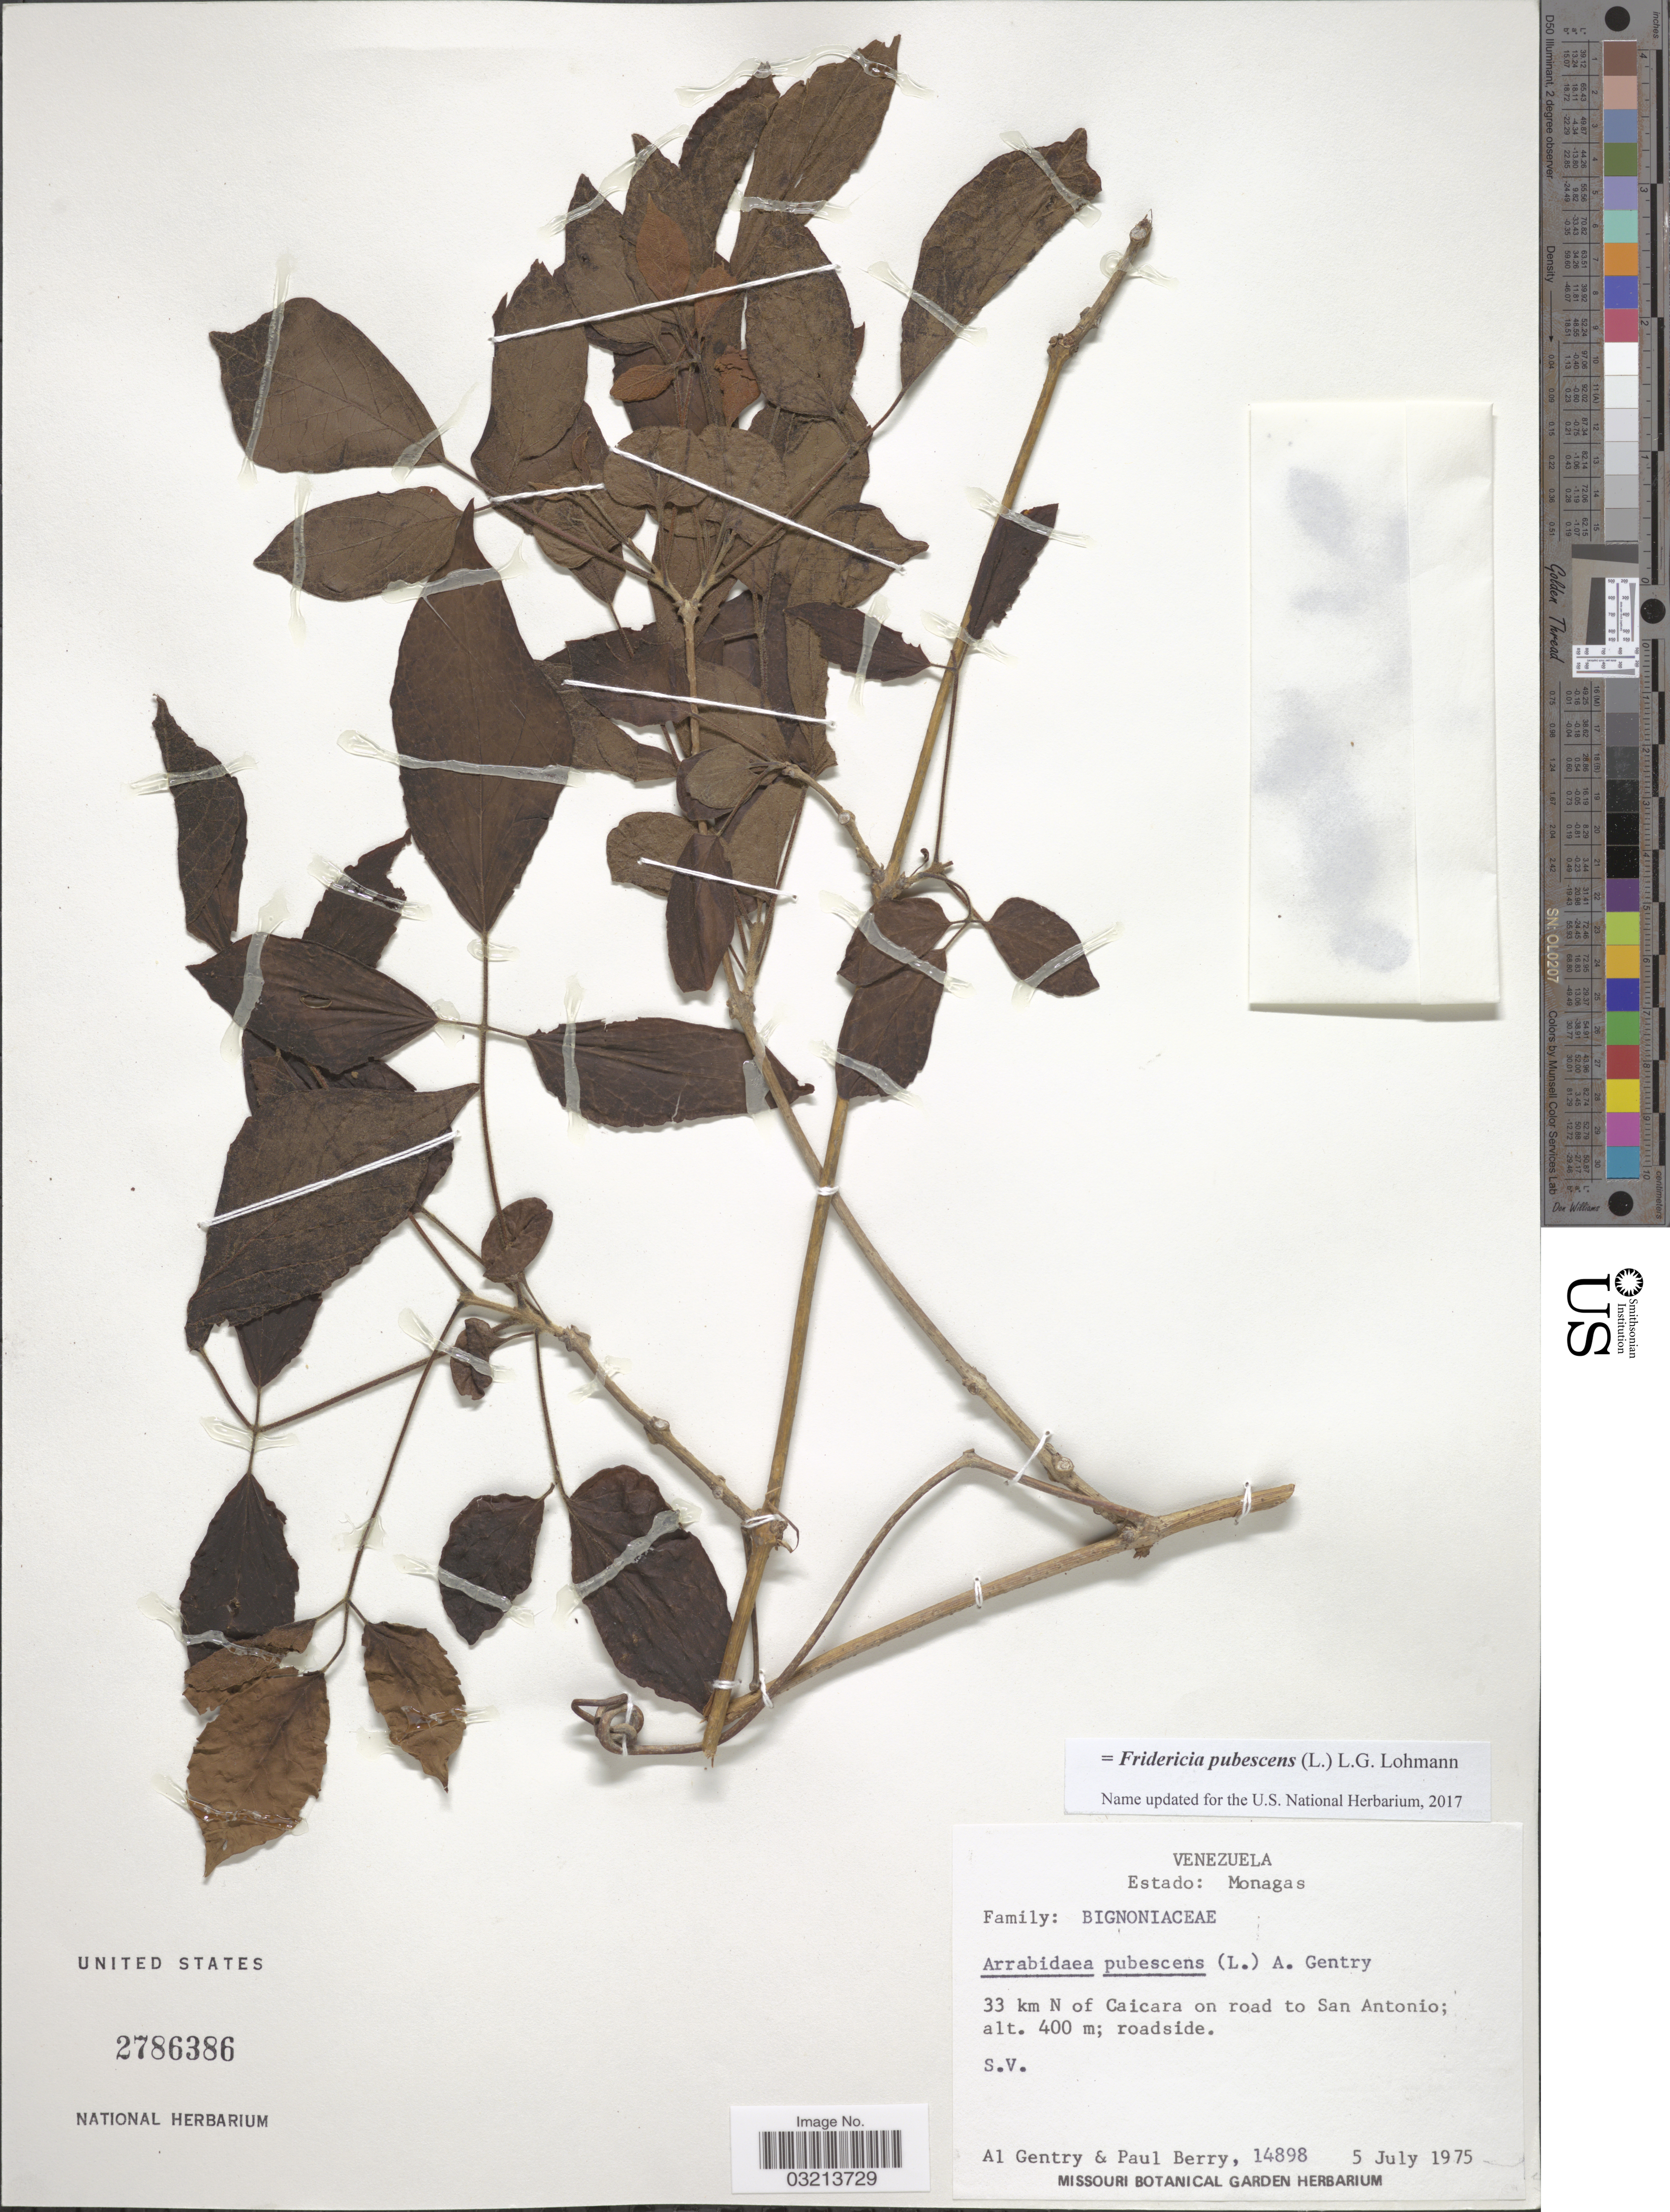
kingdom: Plantae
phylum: Tracheophyta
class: Magnoliopsida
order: Lamiales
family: Bignoniaceae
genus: Fridericia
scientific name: Fridericia pubescens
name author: (L.) L.G. Lohmann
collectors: A. H. Gentry & P. E. Berry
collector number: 14898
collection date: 1975-07-05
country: Venezuela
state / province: Monagas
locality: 33 km N of Caicara on road to San Antonio.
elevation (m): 400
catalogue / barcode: US 2786386